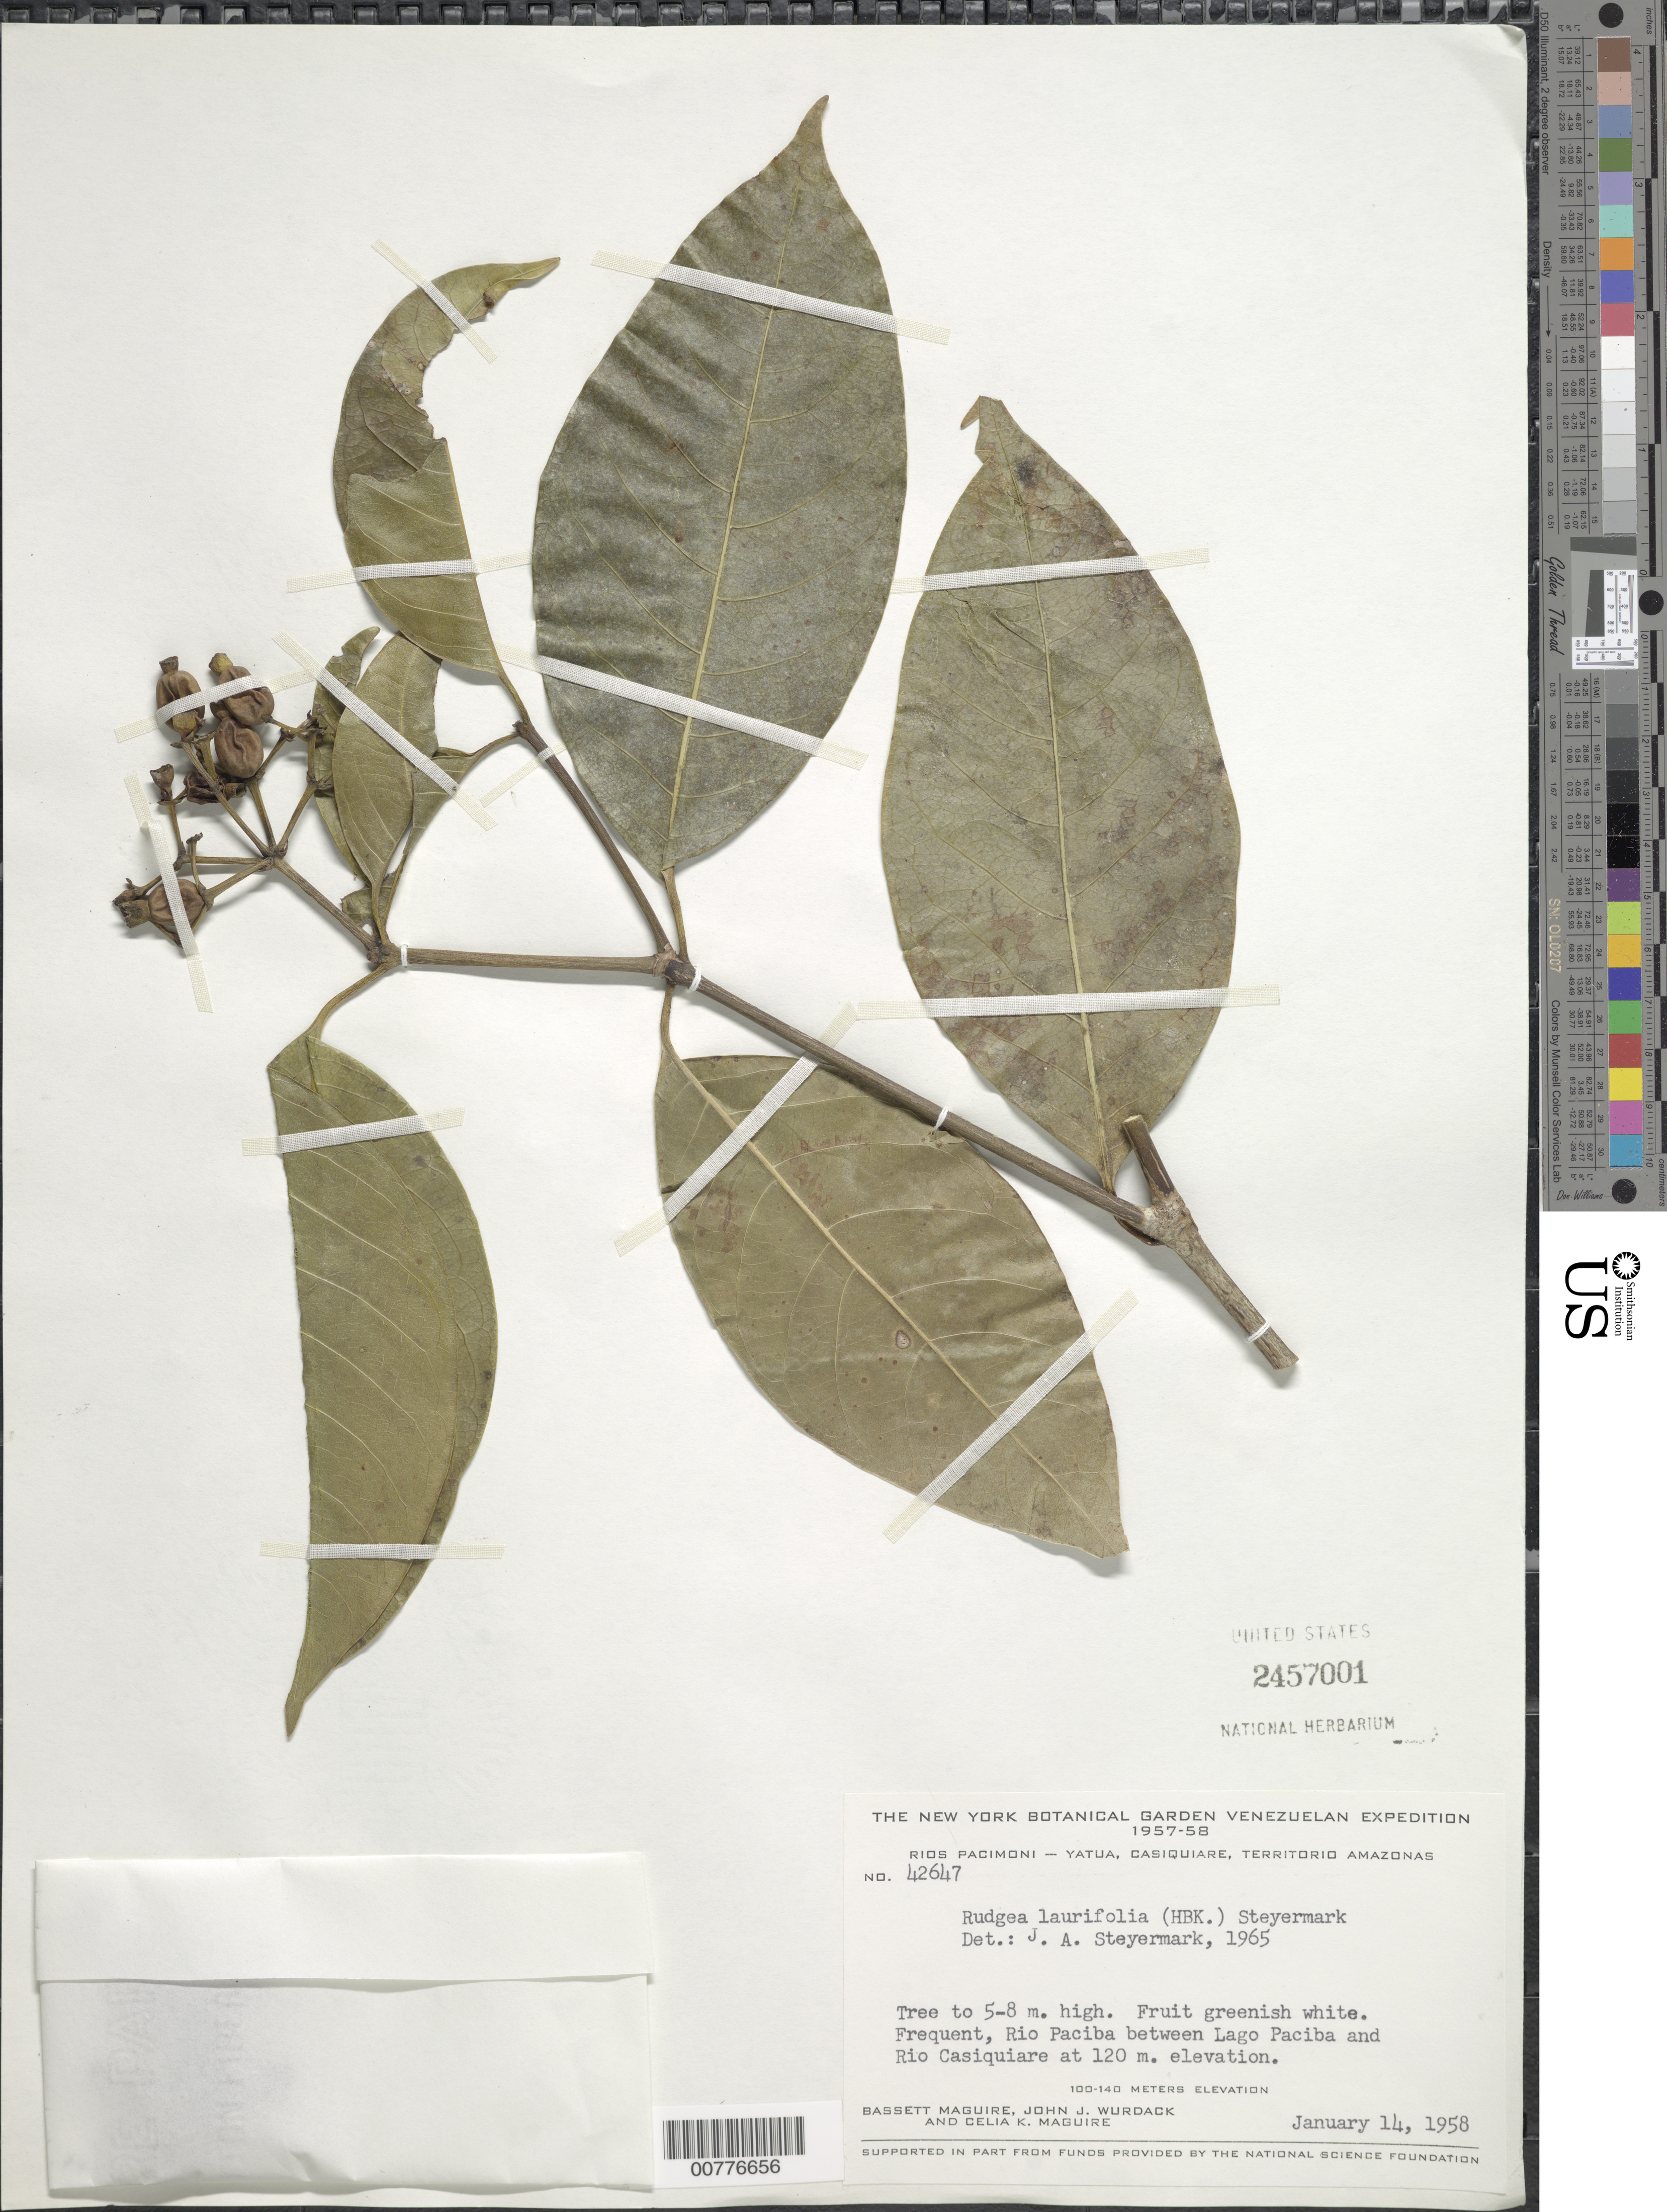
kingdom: Plantae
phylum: Tracheophyta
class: Magnoliopsida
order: Gentianales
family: Rubiaceae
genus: Rudgea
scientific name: Rudgea laurifolia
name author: (Kunth) Steyerm.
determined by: Steyermark, Julian A., (VEN)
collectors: B. Maguire, J. J. Wurdack & C. K. Maguire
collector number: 42647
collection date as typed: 14-Jan-58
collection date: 1958-01-14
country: Venezuela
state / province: Amazonas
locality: Río Paciba, between Lago Paciba and Río Casiquiare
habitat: Along river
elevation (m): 100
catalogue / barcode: US 2457001